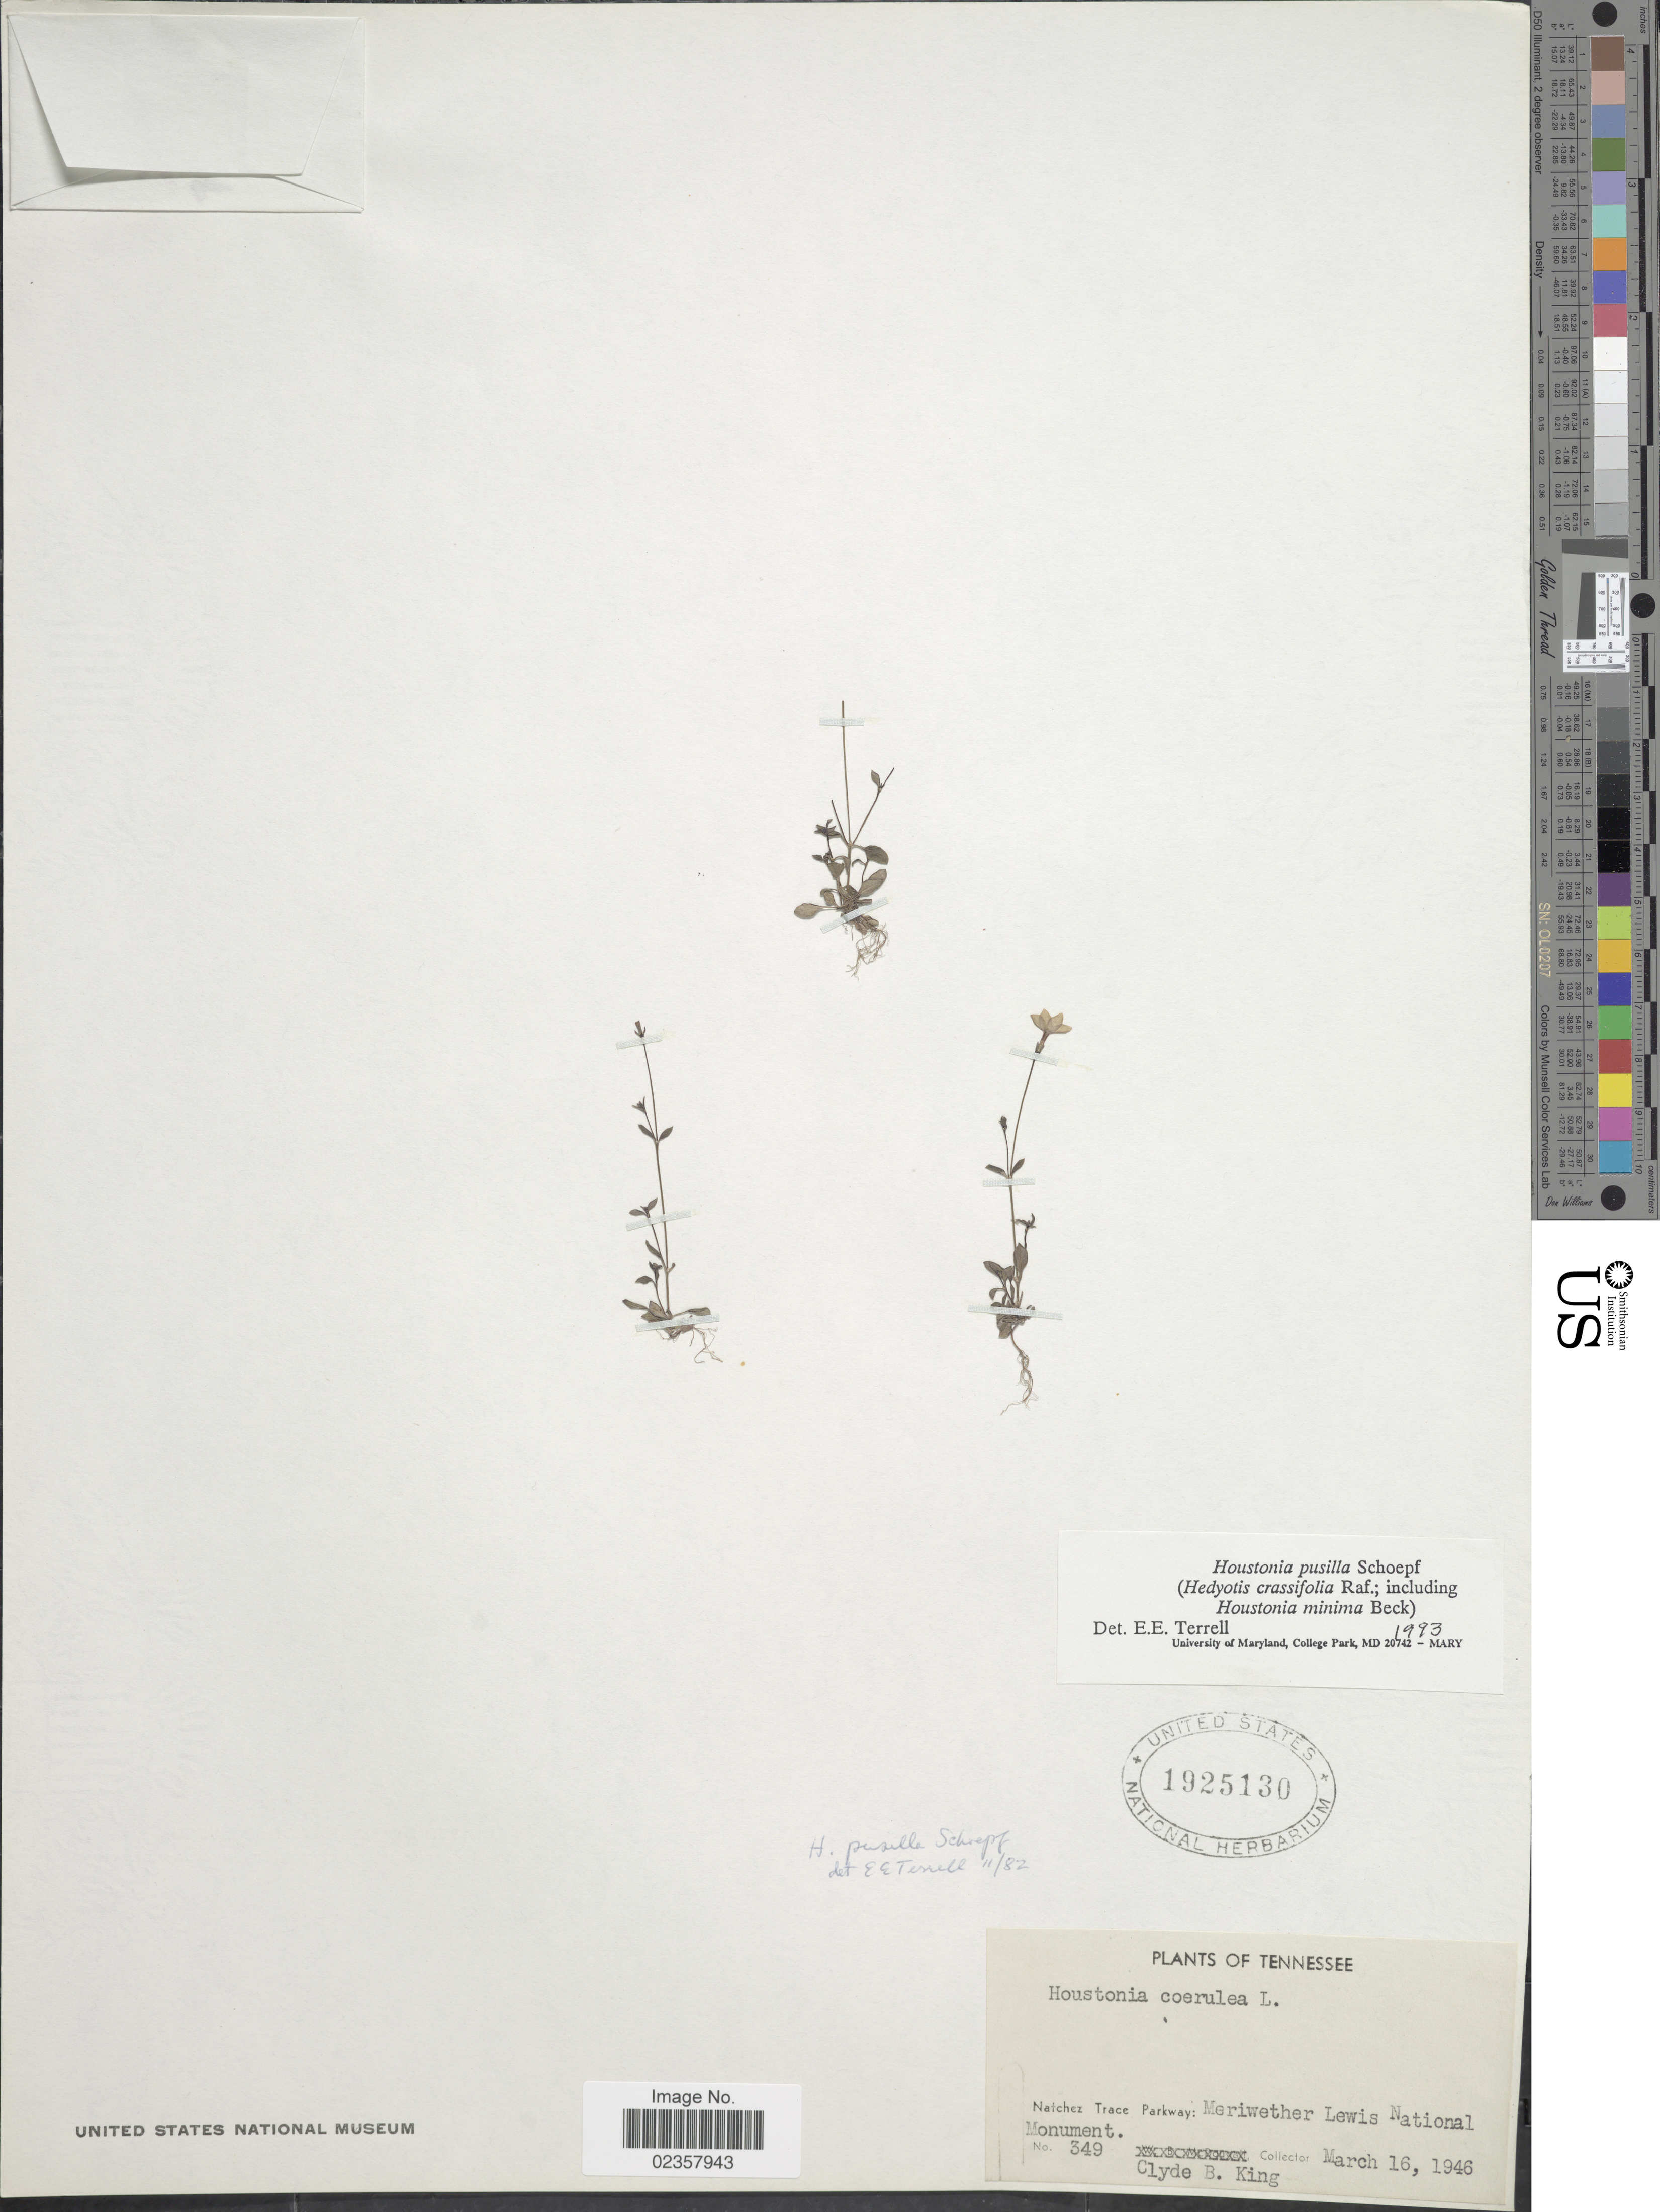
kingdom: Plantae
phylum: Tracheophyta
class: Magnoliopsida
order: Gentianales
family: Rubiaceae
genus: Houstonia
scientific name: Houstonia pusilla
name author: Schoepf.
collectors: C. King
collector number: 349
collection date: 1946-03-16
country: United States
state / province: Tennessee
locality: Natchez Trace Parkway: Meriwether Lewis National Monument.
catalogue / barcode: US 1925130